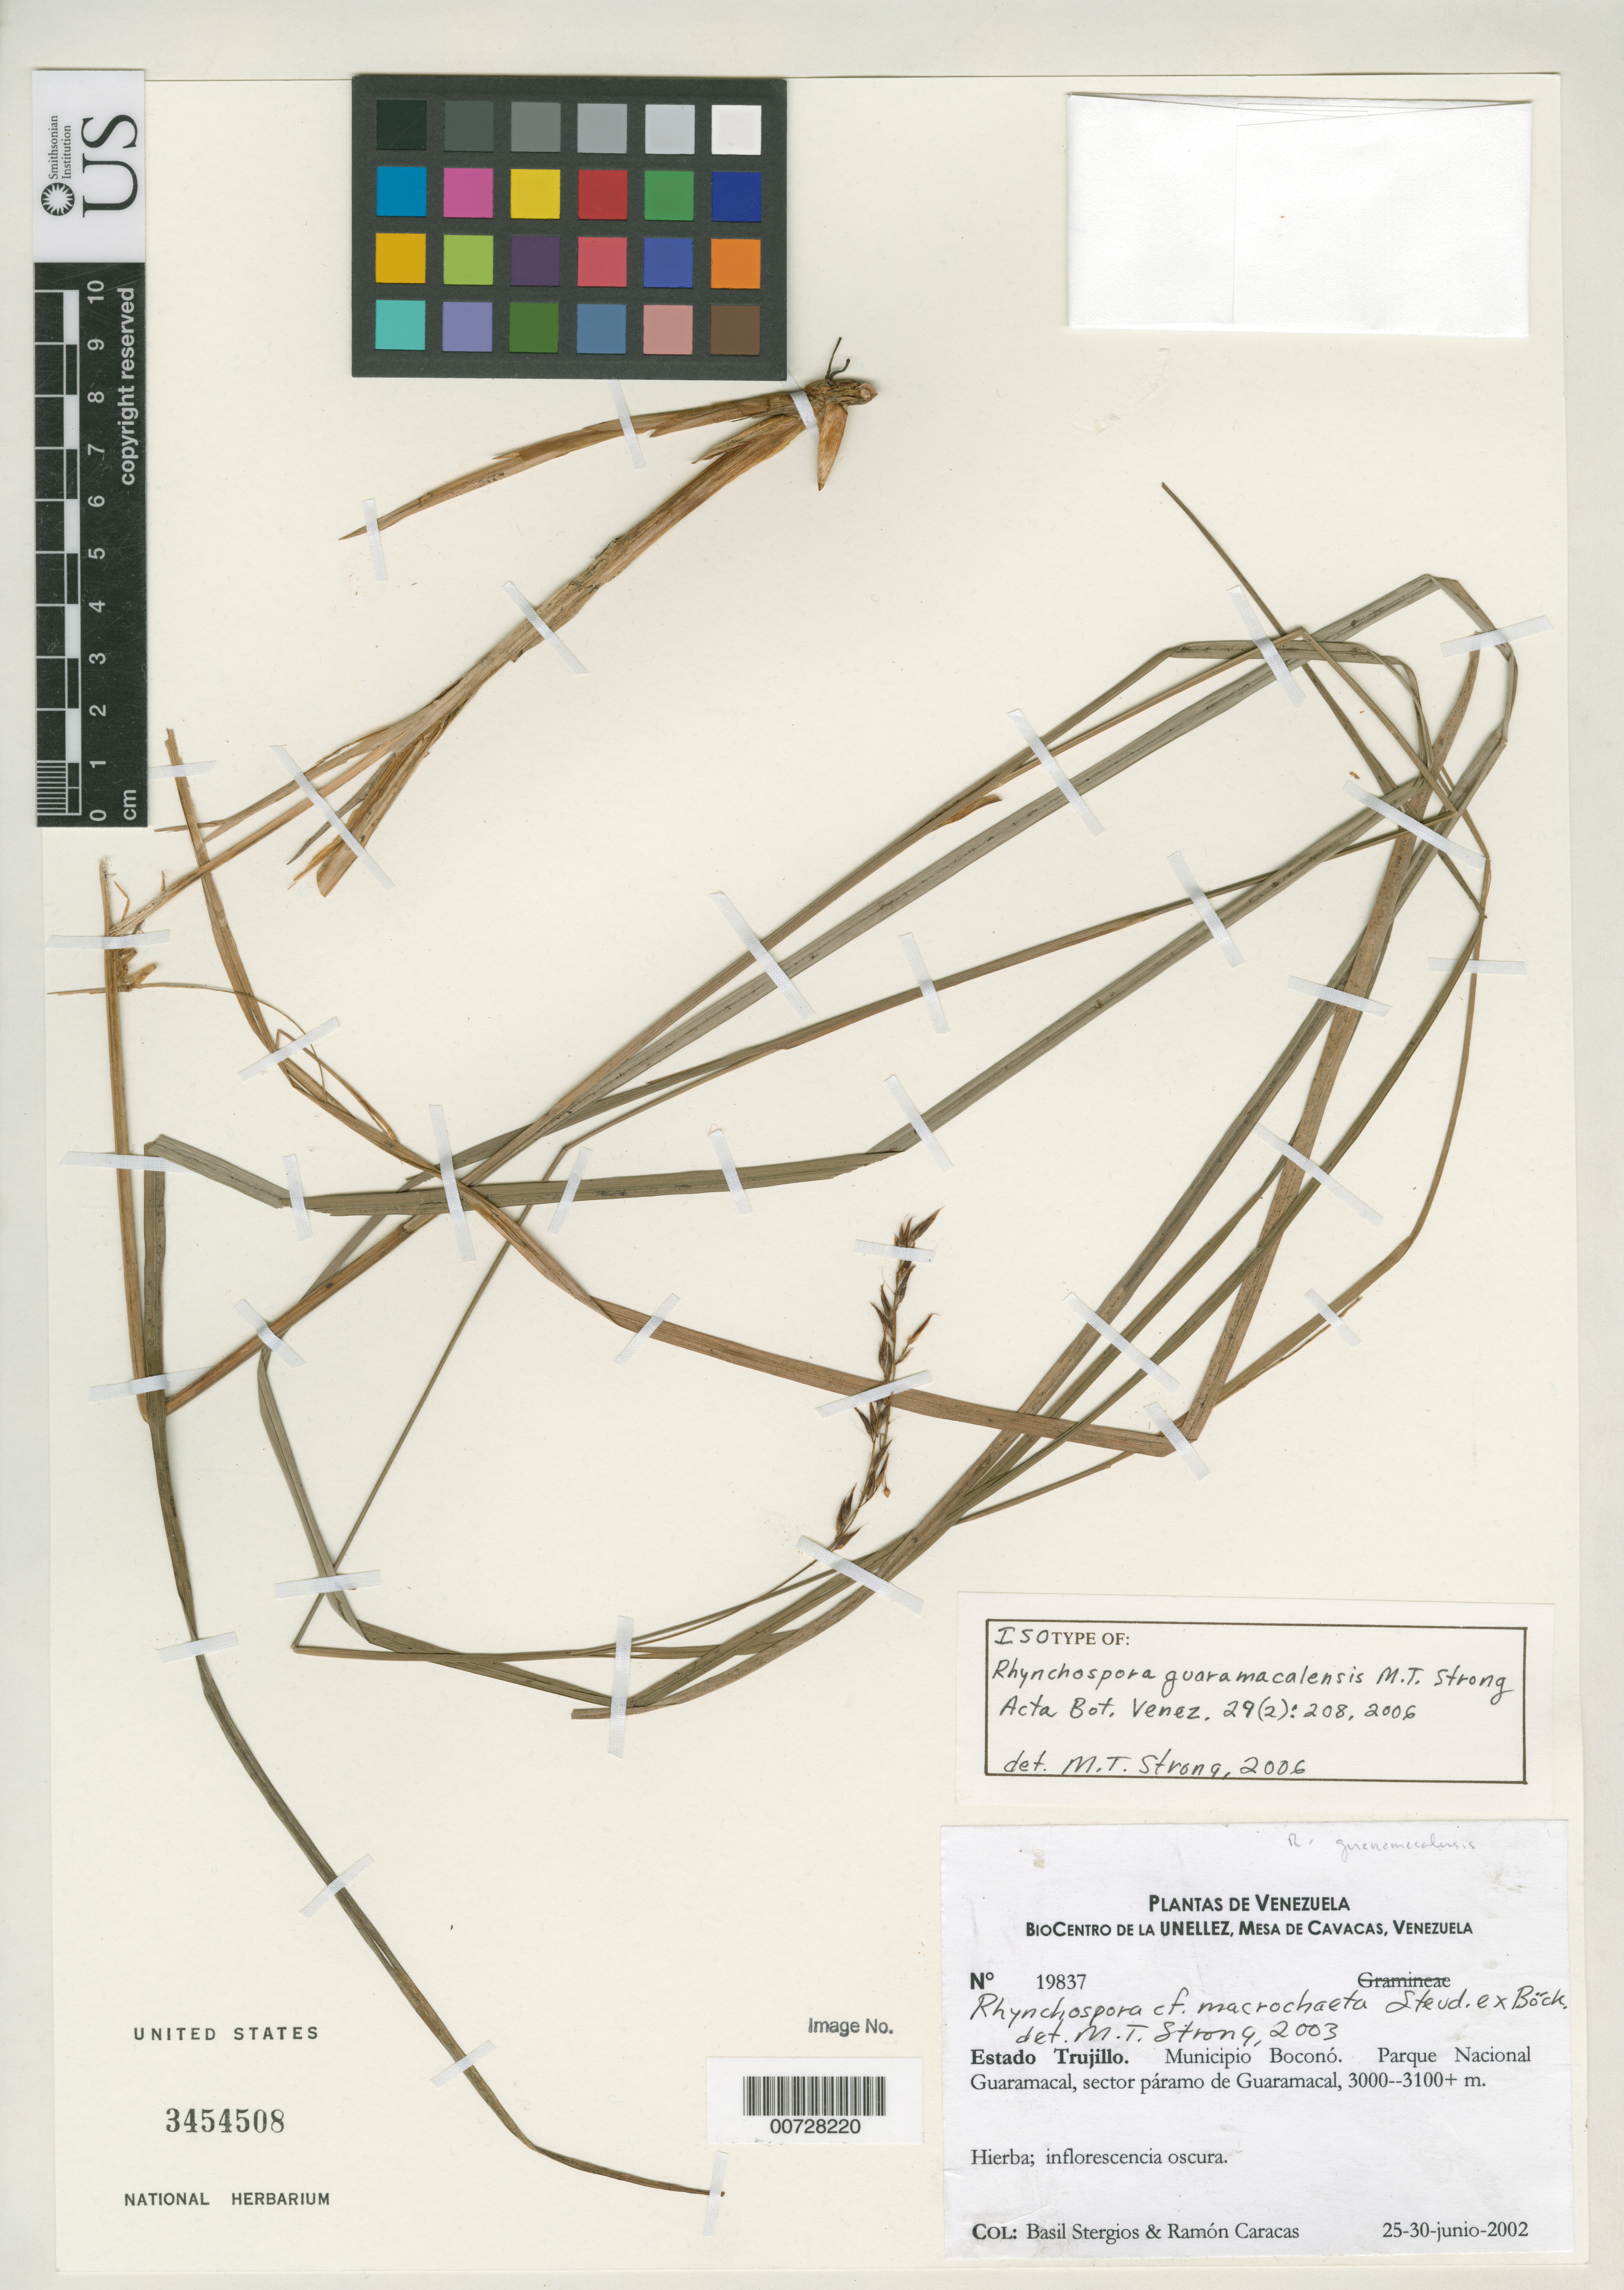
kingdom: Plantae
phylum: Tracheophyta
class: Liliopsida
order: Poales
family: Cyperaceae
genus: Rhynchospora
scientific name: Rhynchospora guaramacalensis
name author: M.T. Strong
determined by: Strong, M. T., (US), Smithsonian Institution - National Museum of Natural History (UNITED STATES)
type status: Isotype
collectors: B. G. Stergios & R. Caracas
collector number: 19837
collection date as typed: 25 Jun 2002 to 30 Jun 2002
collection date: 2002-06-25/2002-06-30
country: Venezuela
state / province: Trujillo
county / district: Boconó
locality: Parque Nacional Guaramacal, páramo de Guaramacal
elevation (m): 3000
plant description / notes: PORT, US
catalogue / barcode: US 3454508